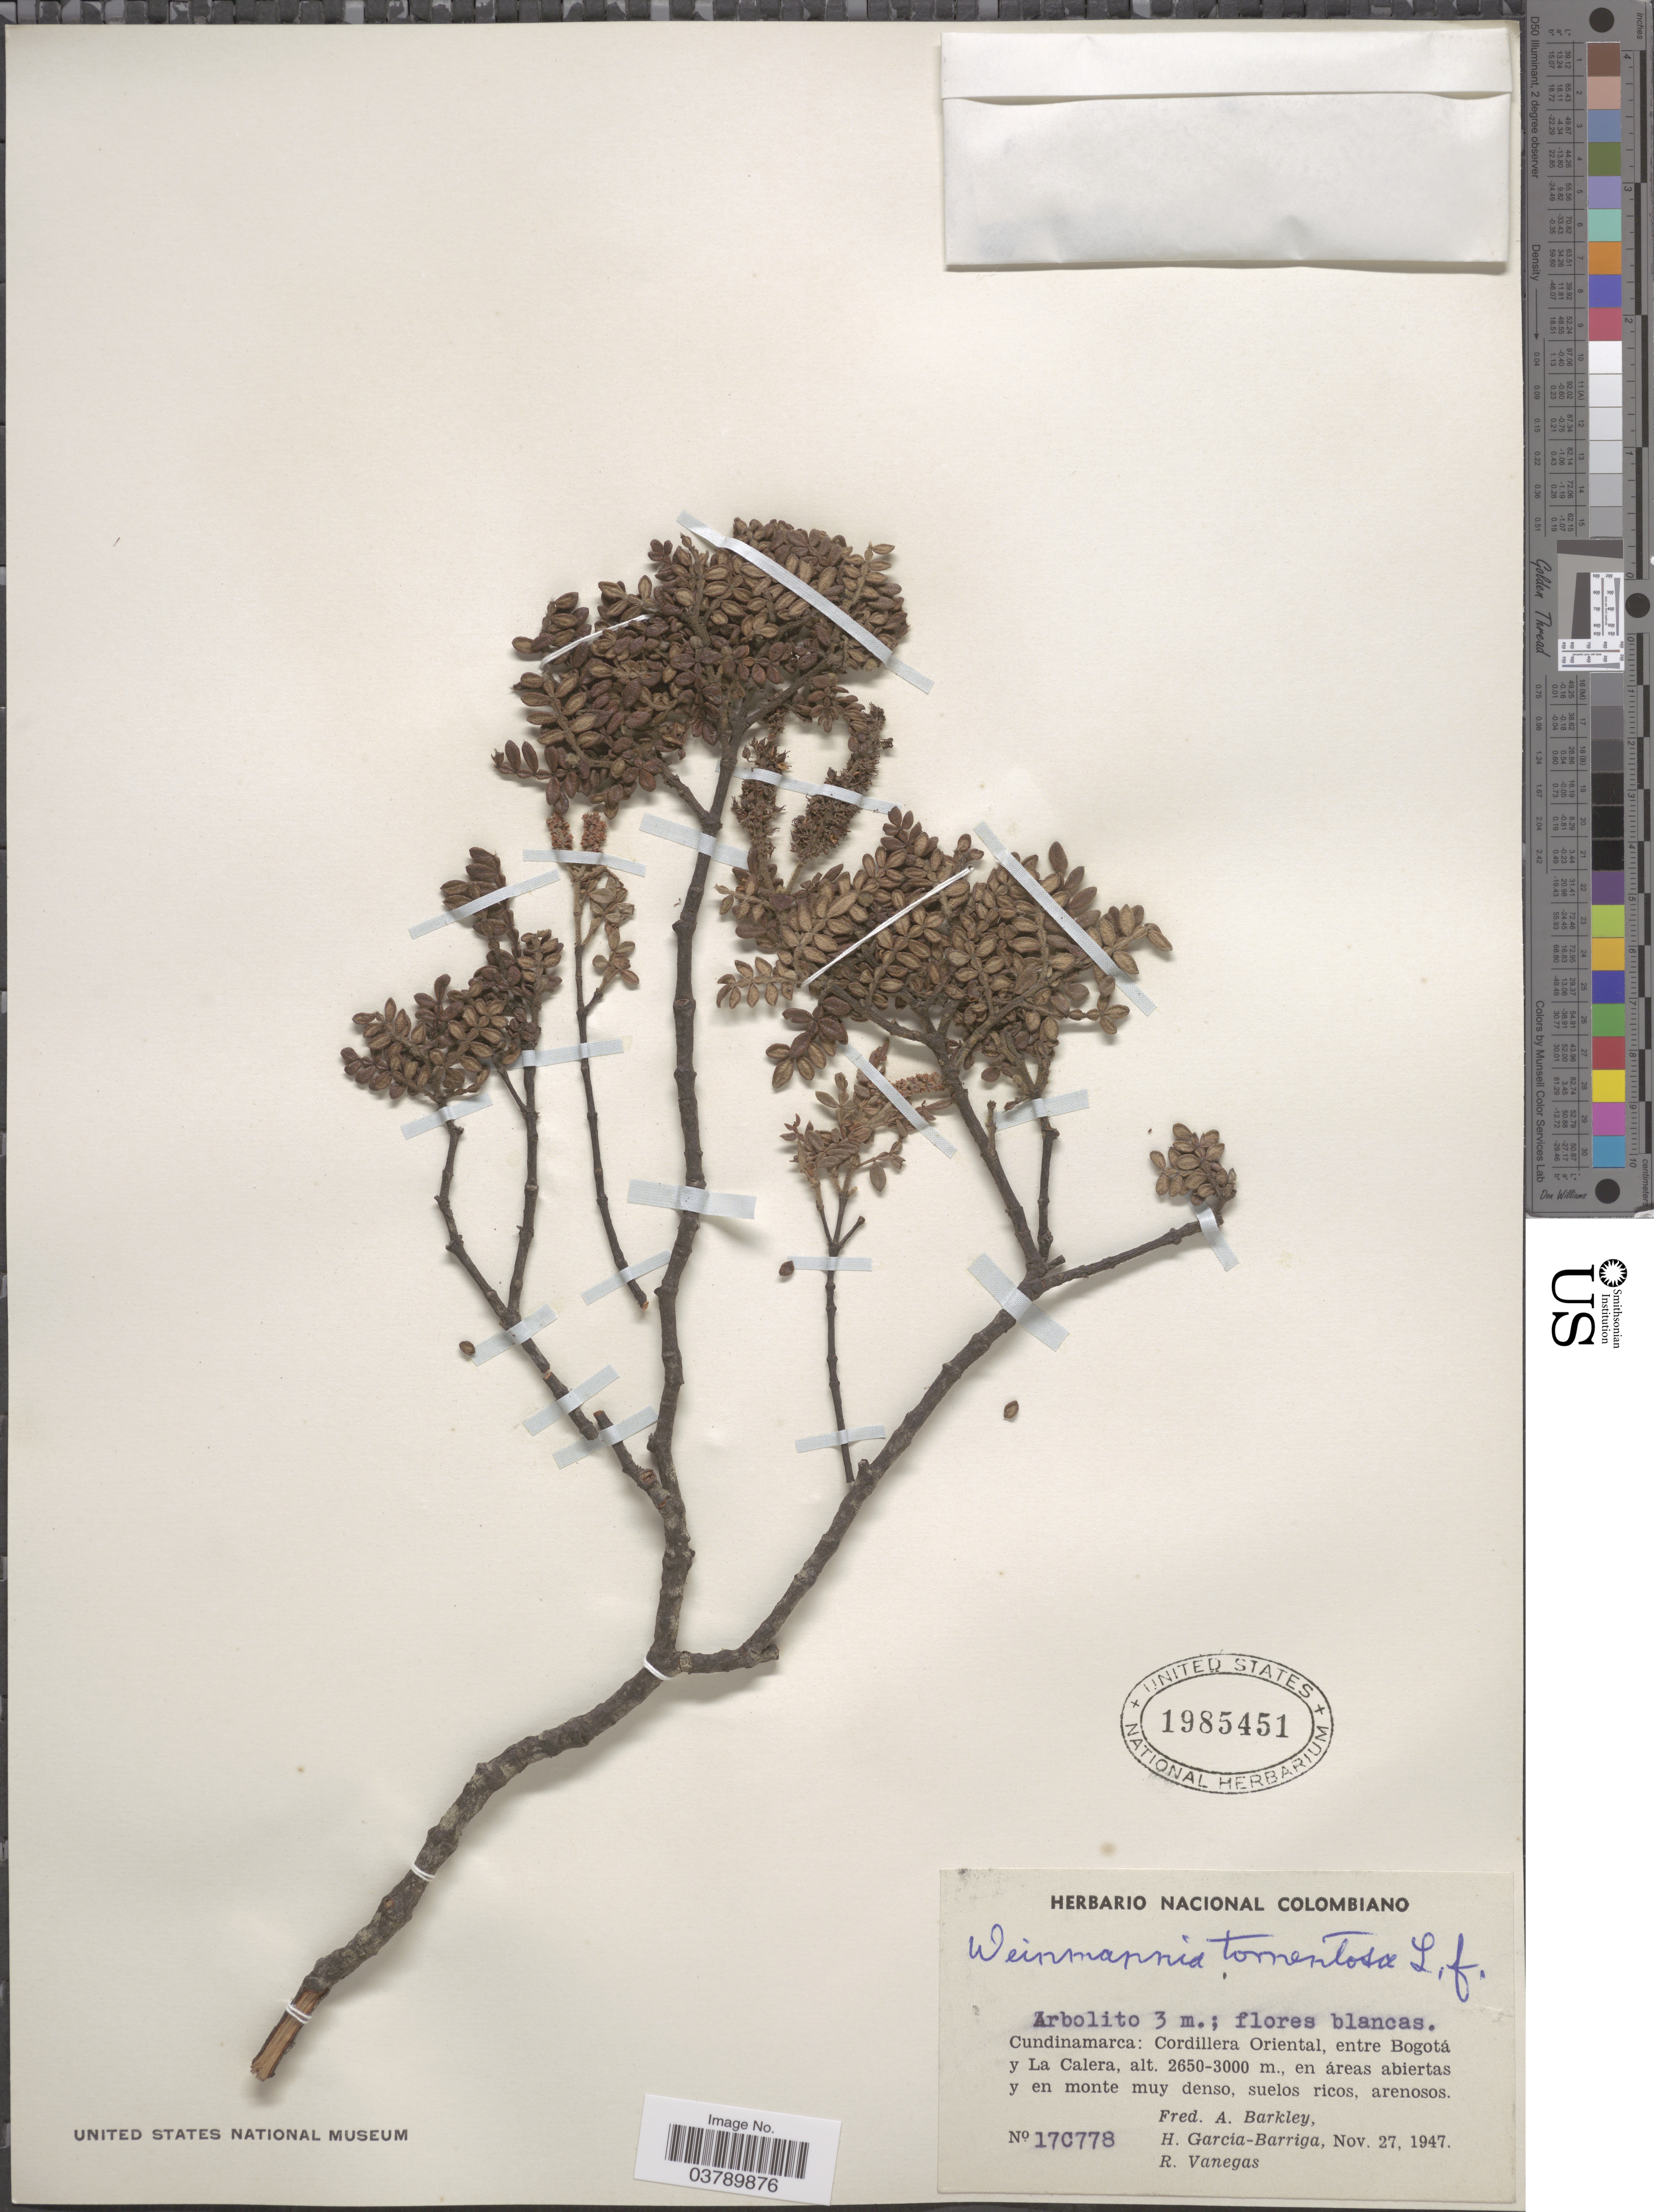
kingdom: Plantae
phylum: Tracheophyta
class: Magnoliopsida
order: Oxalidales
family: Cunoniaceae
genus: Weinmannia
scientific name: Weinmannia tomentosa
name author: L.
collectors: F. A. Barkley, H. García Barriga & R. Vanegas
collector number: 17C778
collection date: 1947-11-27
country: Colombia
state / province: Cundinamarca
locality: Cordillera Oriental, entre Bogotá y La Calera.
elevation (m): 2650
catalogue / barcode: US 1985451